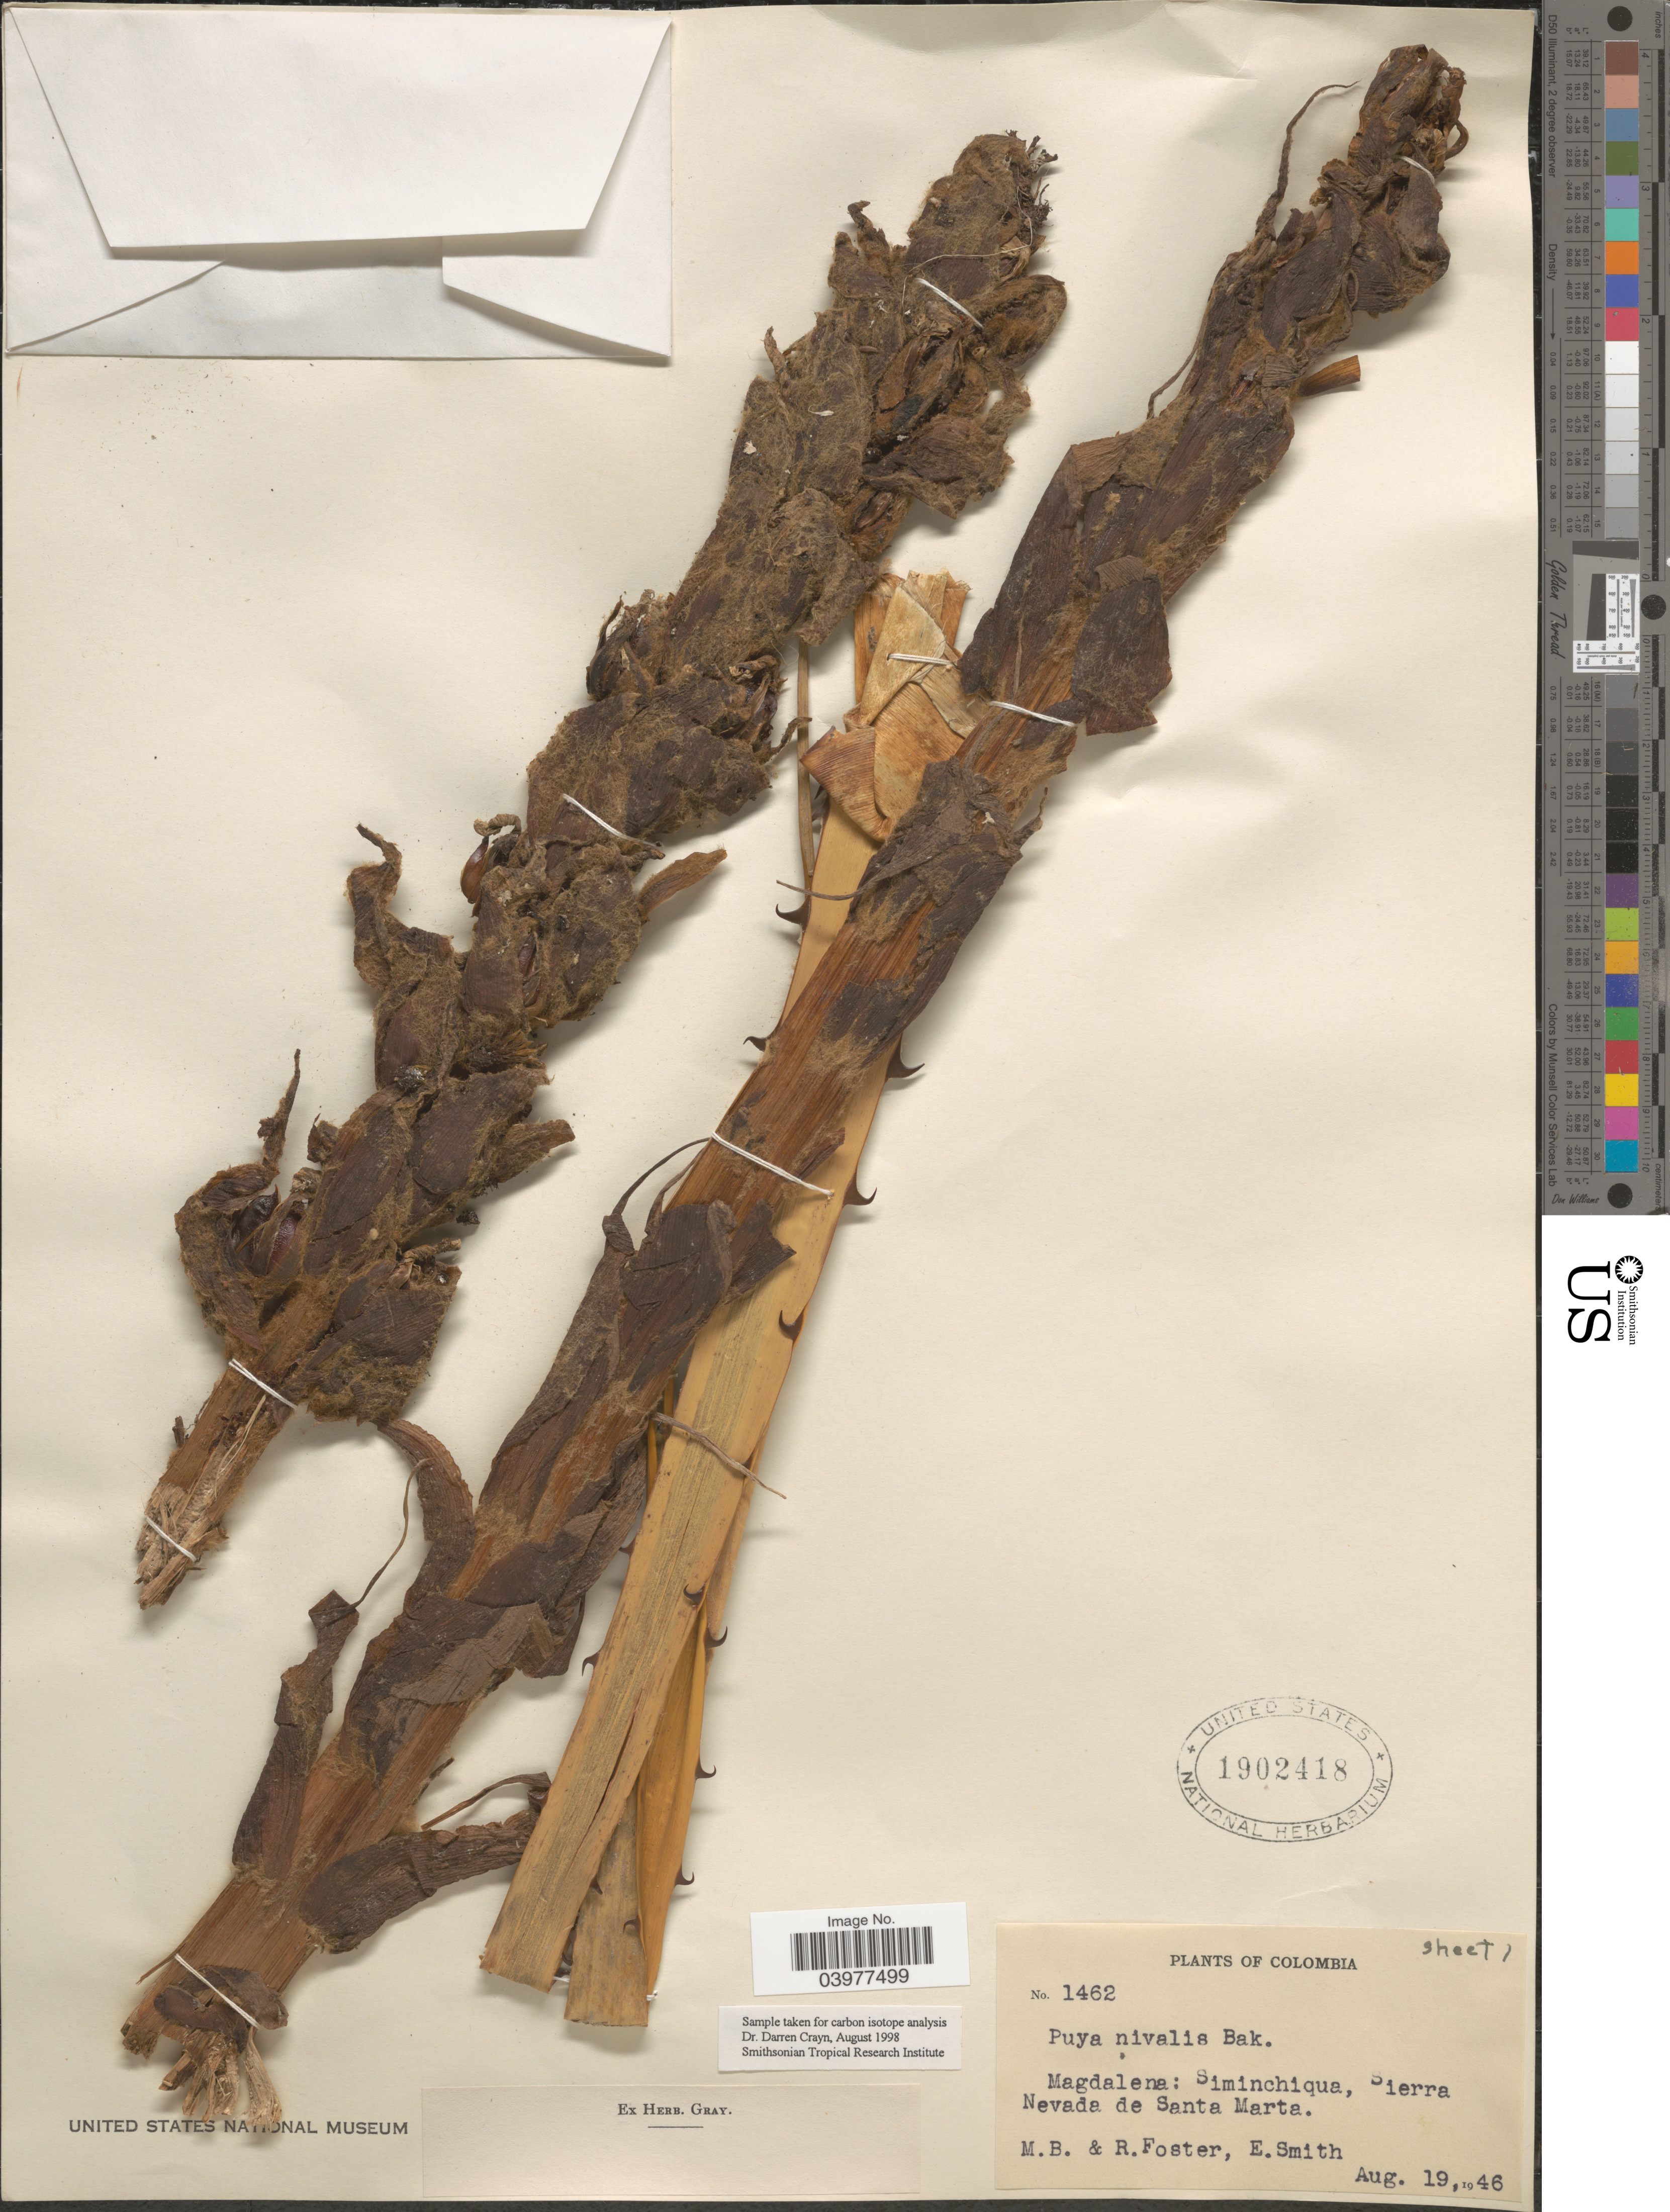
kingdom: Plantae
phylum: Tracheophyta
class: Liliopsida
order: Poales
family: Bromeliaceae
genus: Puya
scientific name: Puya nivalis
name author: Baker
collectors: M. B. Foster, R. Foster & E. Smith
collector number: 1462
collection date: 1946-08-19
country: Colombia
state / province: Magdalena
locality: Siminchiqua, Sierra Nevada de Santa Marta.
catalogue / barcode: US 1902418